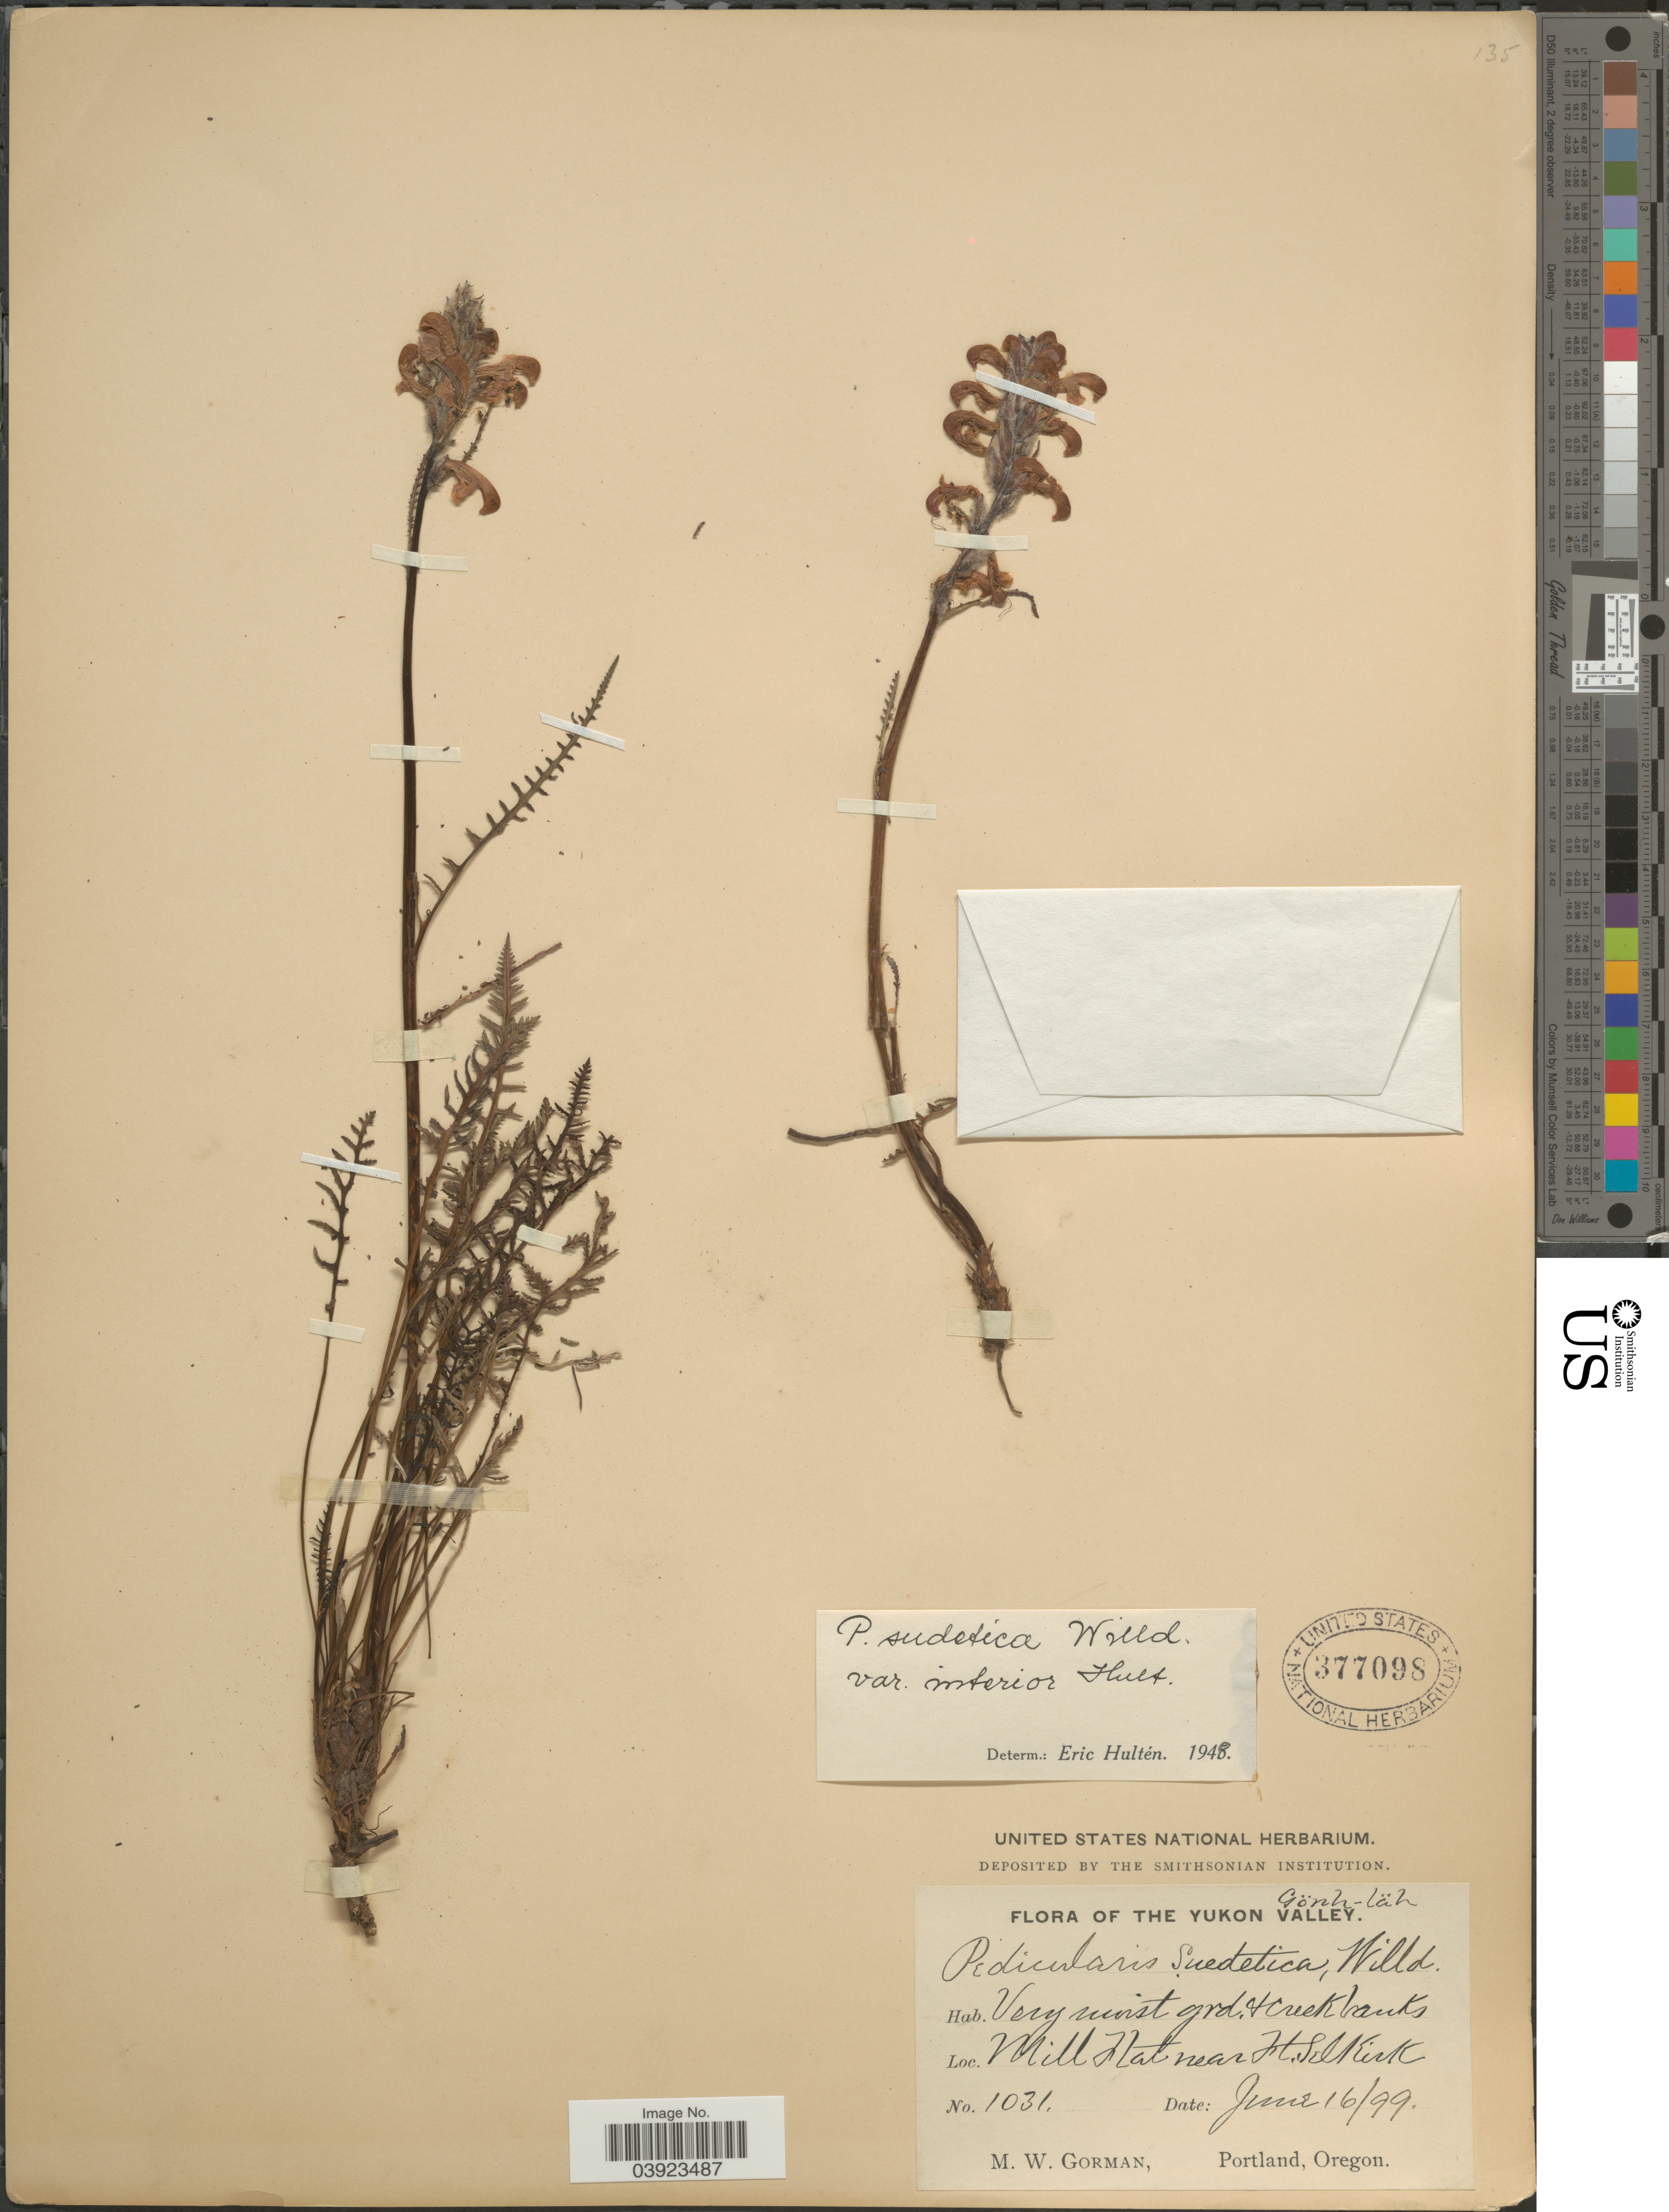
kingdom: Plantae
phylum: Tracheophyta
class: Magnoliopsida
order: Lamiales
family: Orobanchaceae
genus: Pedicularis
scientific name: Pedicularis sudetica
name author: Willd.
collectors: M. W. Gorman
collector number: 1031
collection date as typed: Transcribed d/m/y: 16/6/99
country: Canada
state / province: Yukon Territory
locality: Yukon Valley. Gönh-läh. Mill hat near Ft. Selkirk.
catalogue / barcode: US 377098